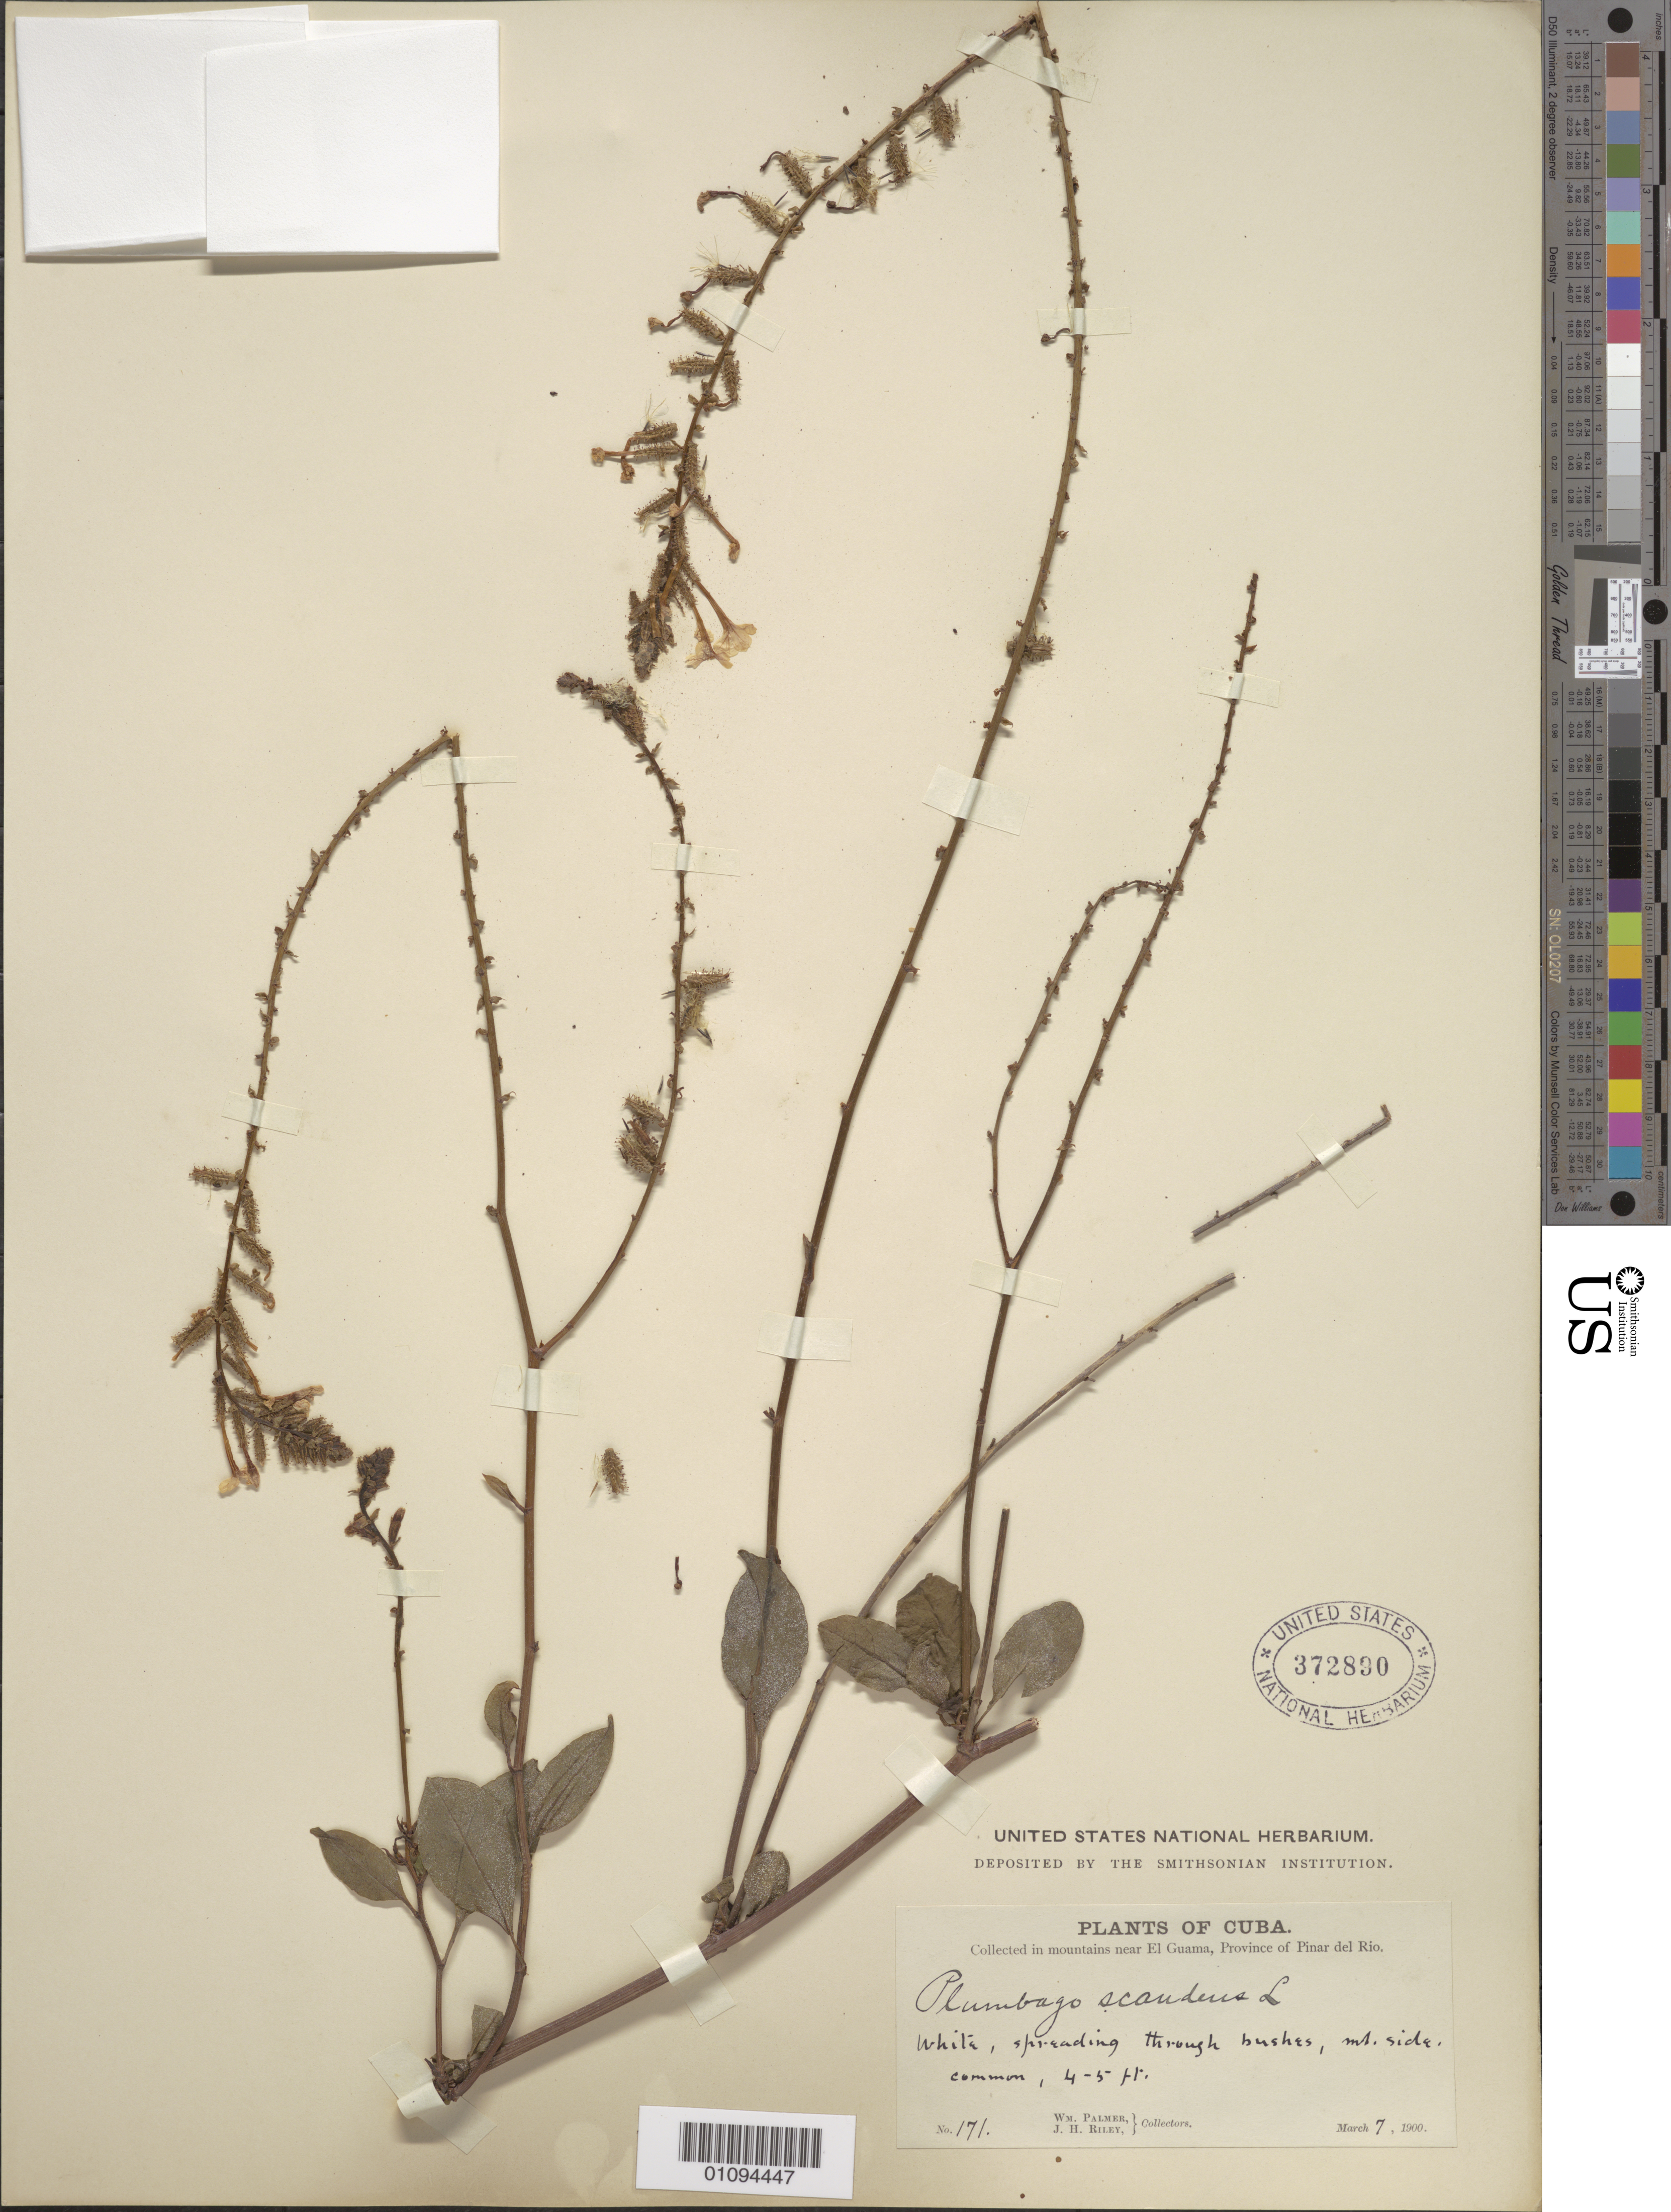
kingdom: Plantae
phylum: Tracheophyta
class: Magnoliopsida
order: Caryophyllales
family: Plumbaginaceae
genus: Plumbago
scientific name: Plumbago scandens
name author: L.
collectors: W. Palmer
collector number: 171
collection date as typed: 07 Mar 1900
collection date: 1900-03-07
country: Cuba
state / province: Pinar del Rio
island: Cuba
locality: Mountains near El Guama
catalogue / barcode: US 372890